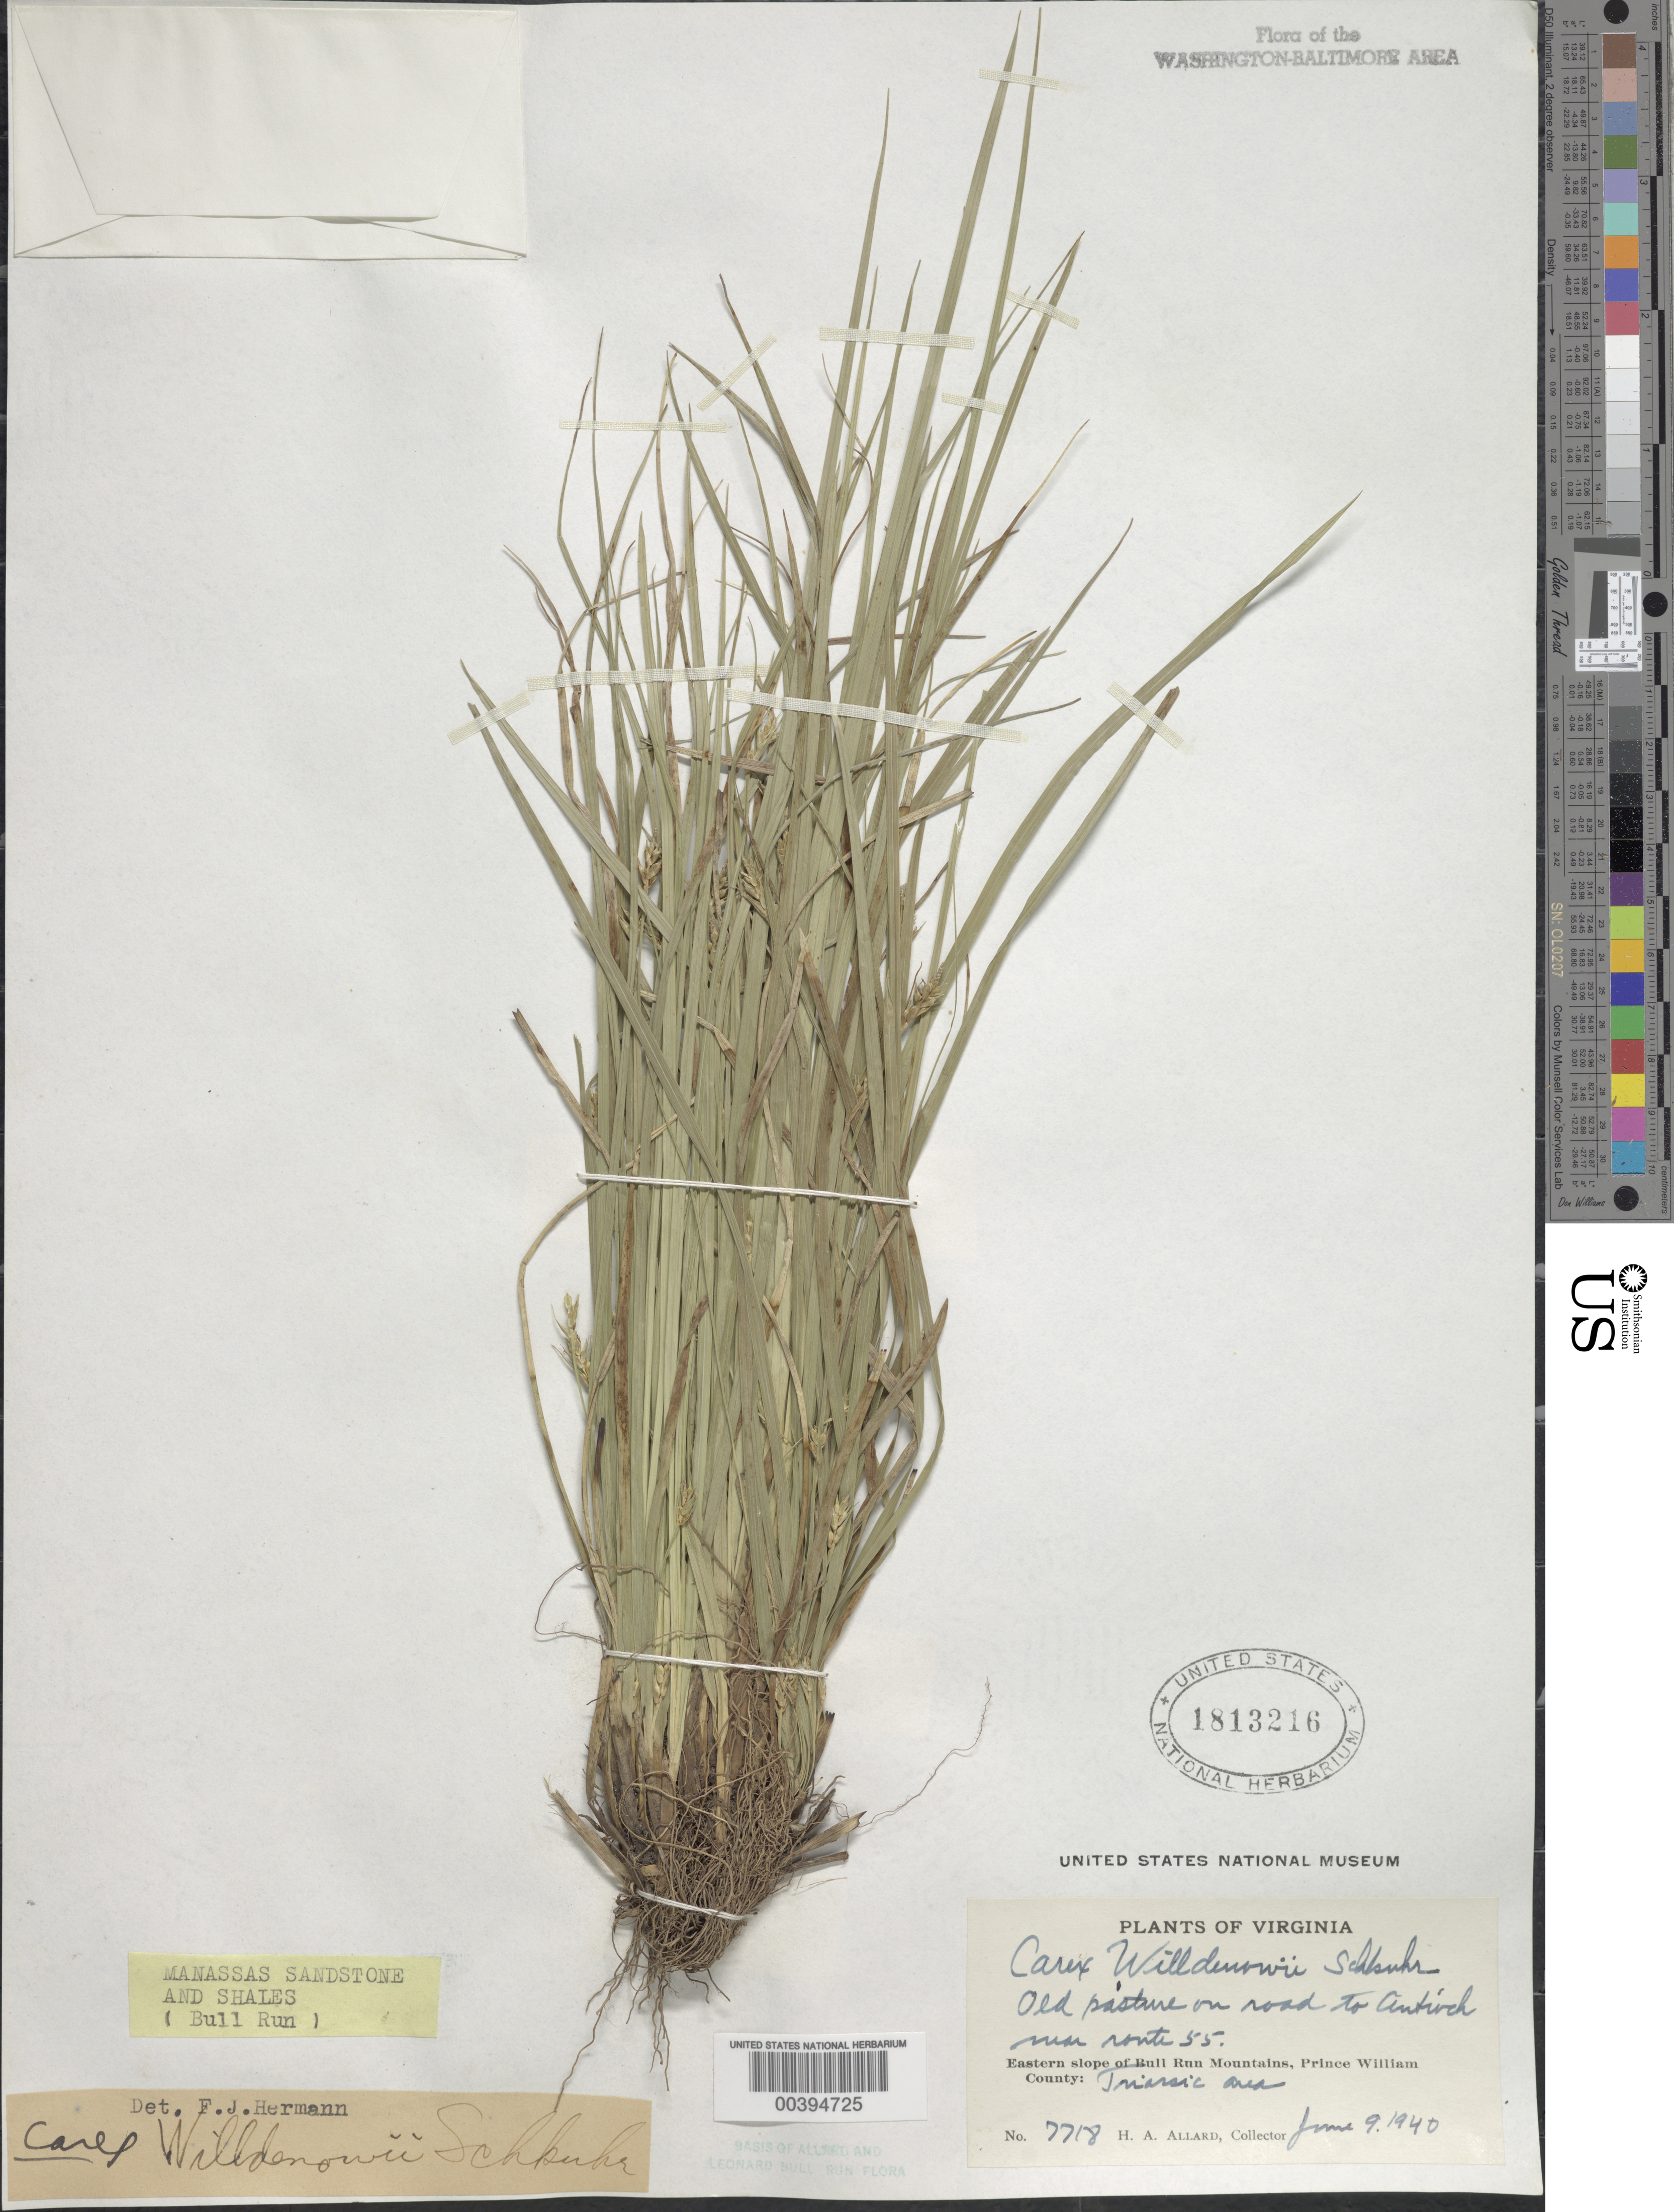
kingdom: Plantae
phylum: Tracheophyta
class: Liliopsida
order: Poales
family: Cyperaceae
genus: Carex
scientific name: Carex willdenowii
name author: Willd.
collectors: H. A. Allard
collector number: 7718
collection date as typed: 09 Jun 1940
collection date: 1940-06-09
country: United States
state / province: Virginia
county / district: Prince William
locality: Road to Antioch, near Route 55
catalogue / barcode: US 1813216